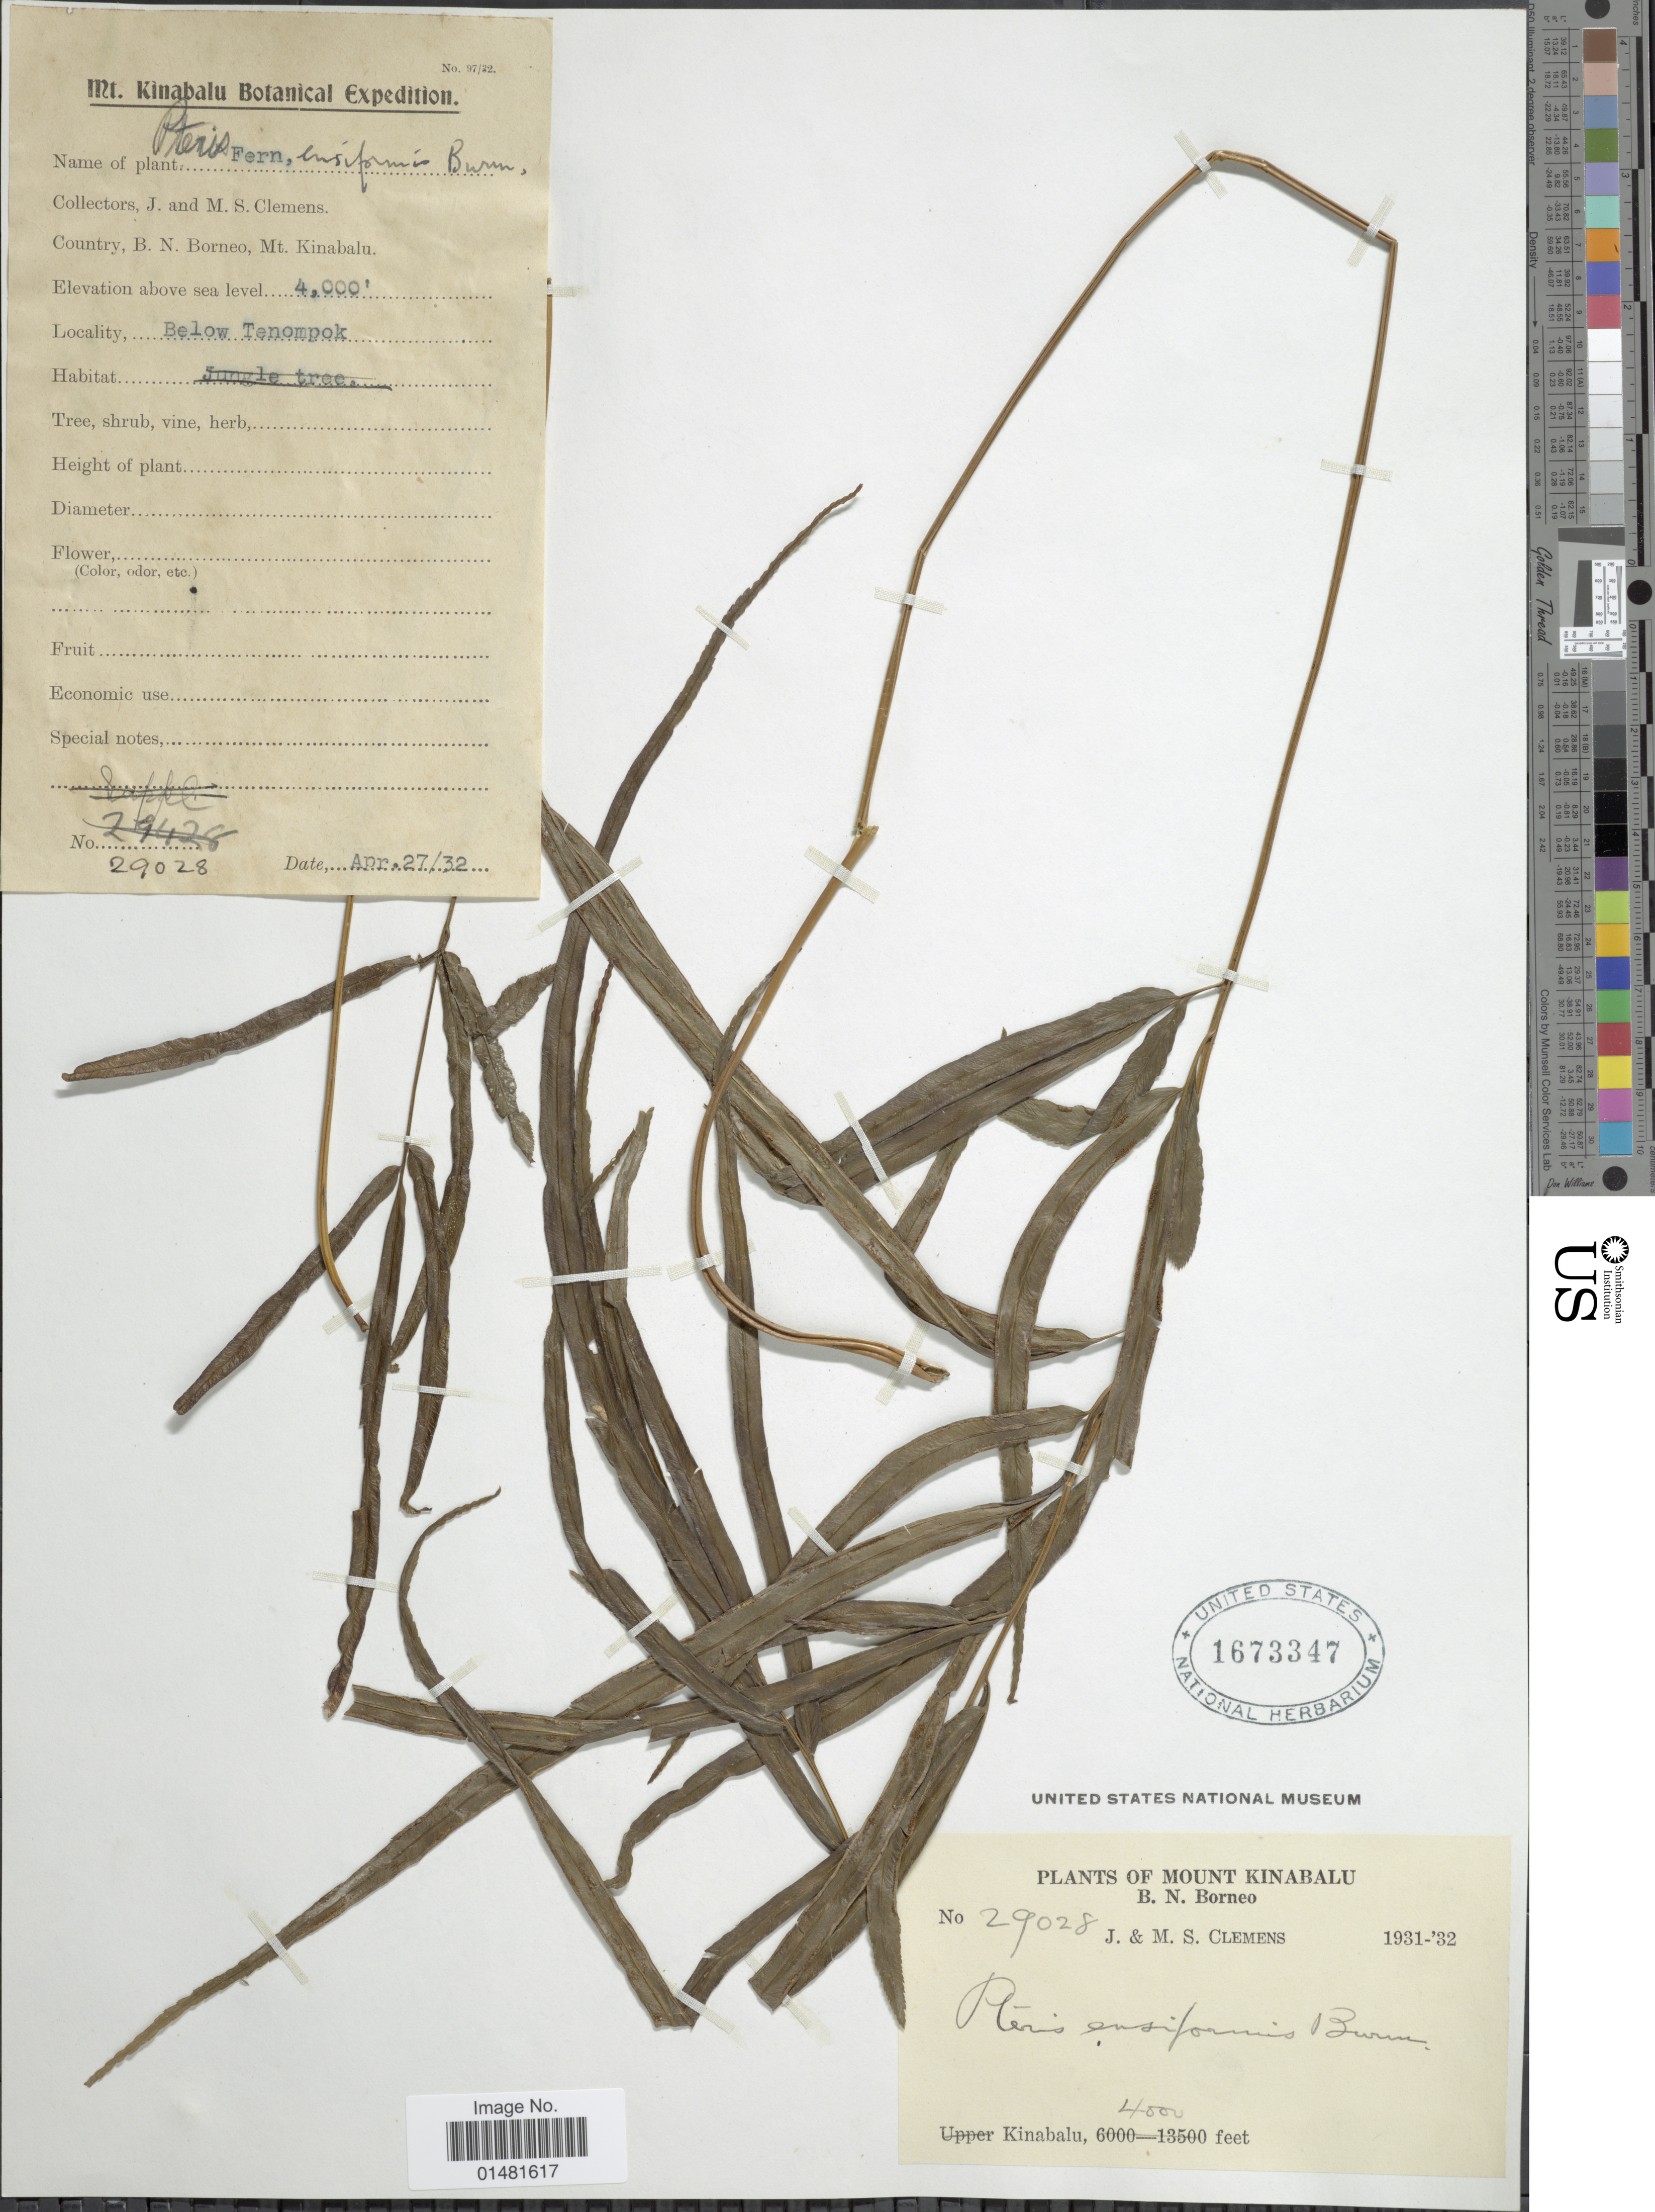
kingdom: Plantae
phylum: Tracheophyta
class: Polypodiopsida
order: Polypodiales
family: Pteridaceae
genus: Pteris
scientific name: Pteris ensiformis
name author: Burm. f.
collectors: J. Clemens & M. S. Clemens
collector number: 29028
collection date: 1931/1932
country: Malaysia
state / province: Sabah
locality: Mount Kinabalu, B.N. Borneo, Kinabalu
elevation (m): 1219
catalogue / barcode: US 1673347